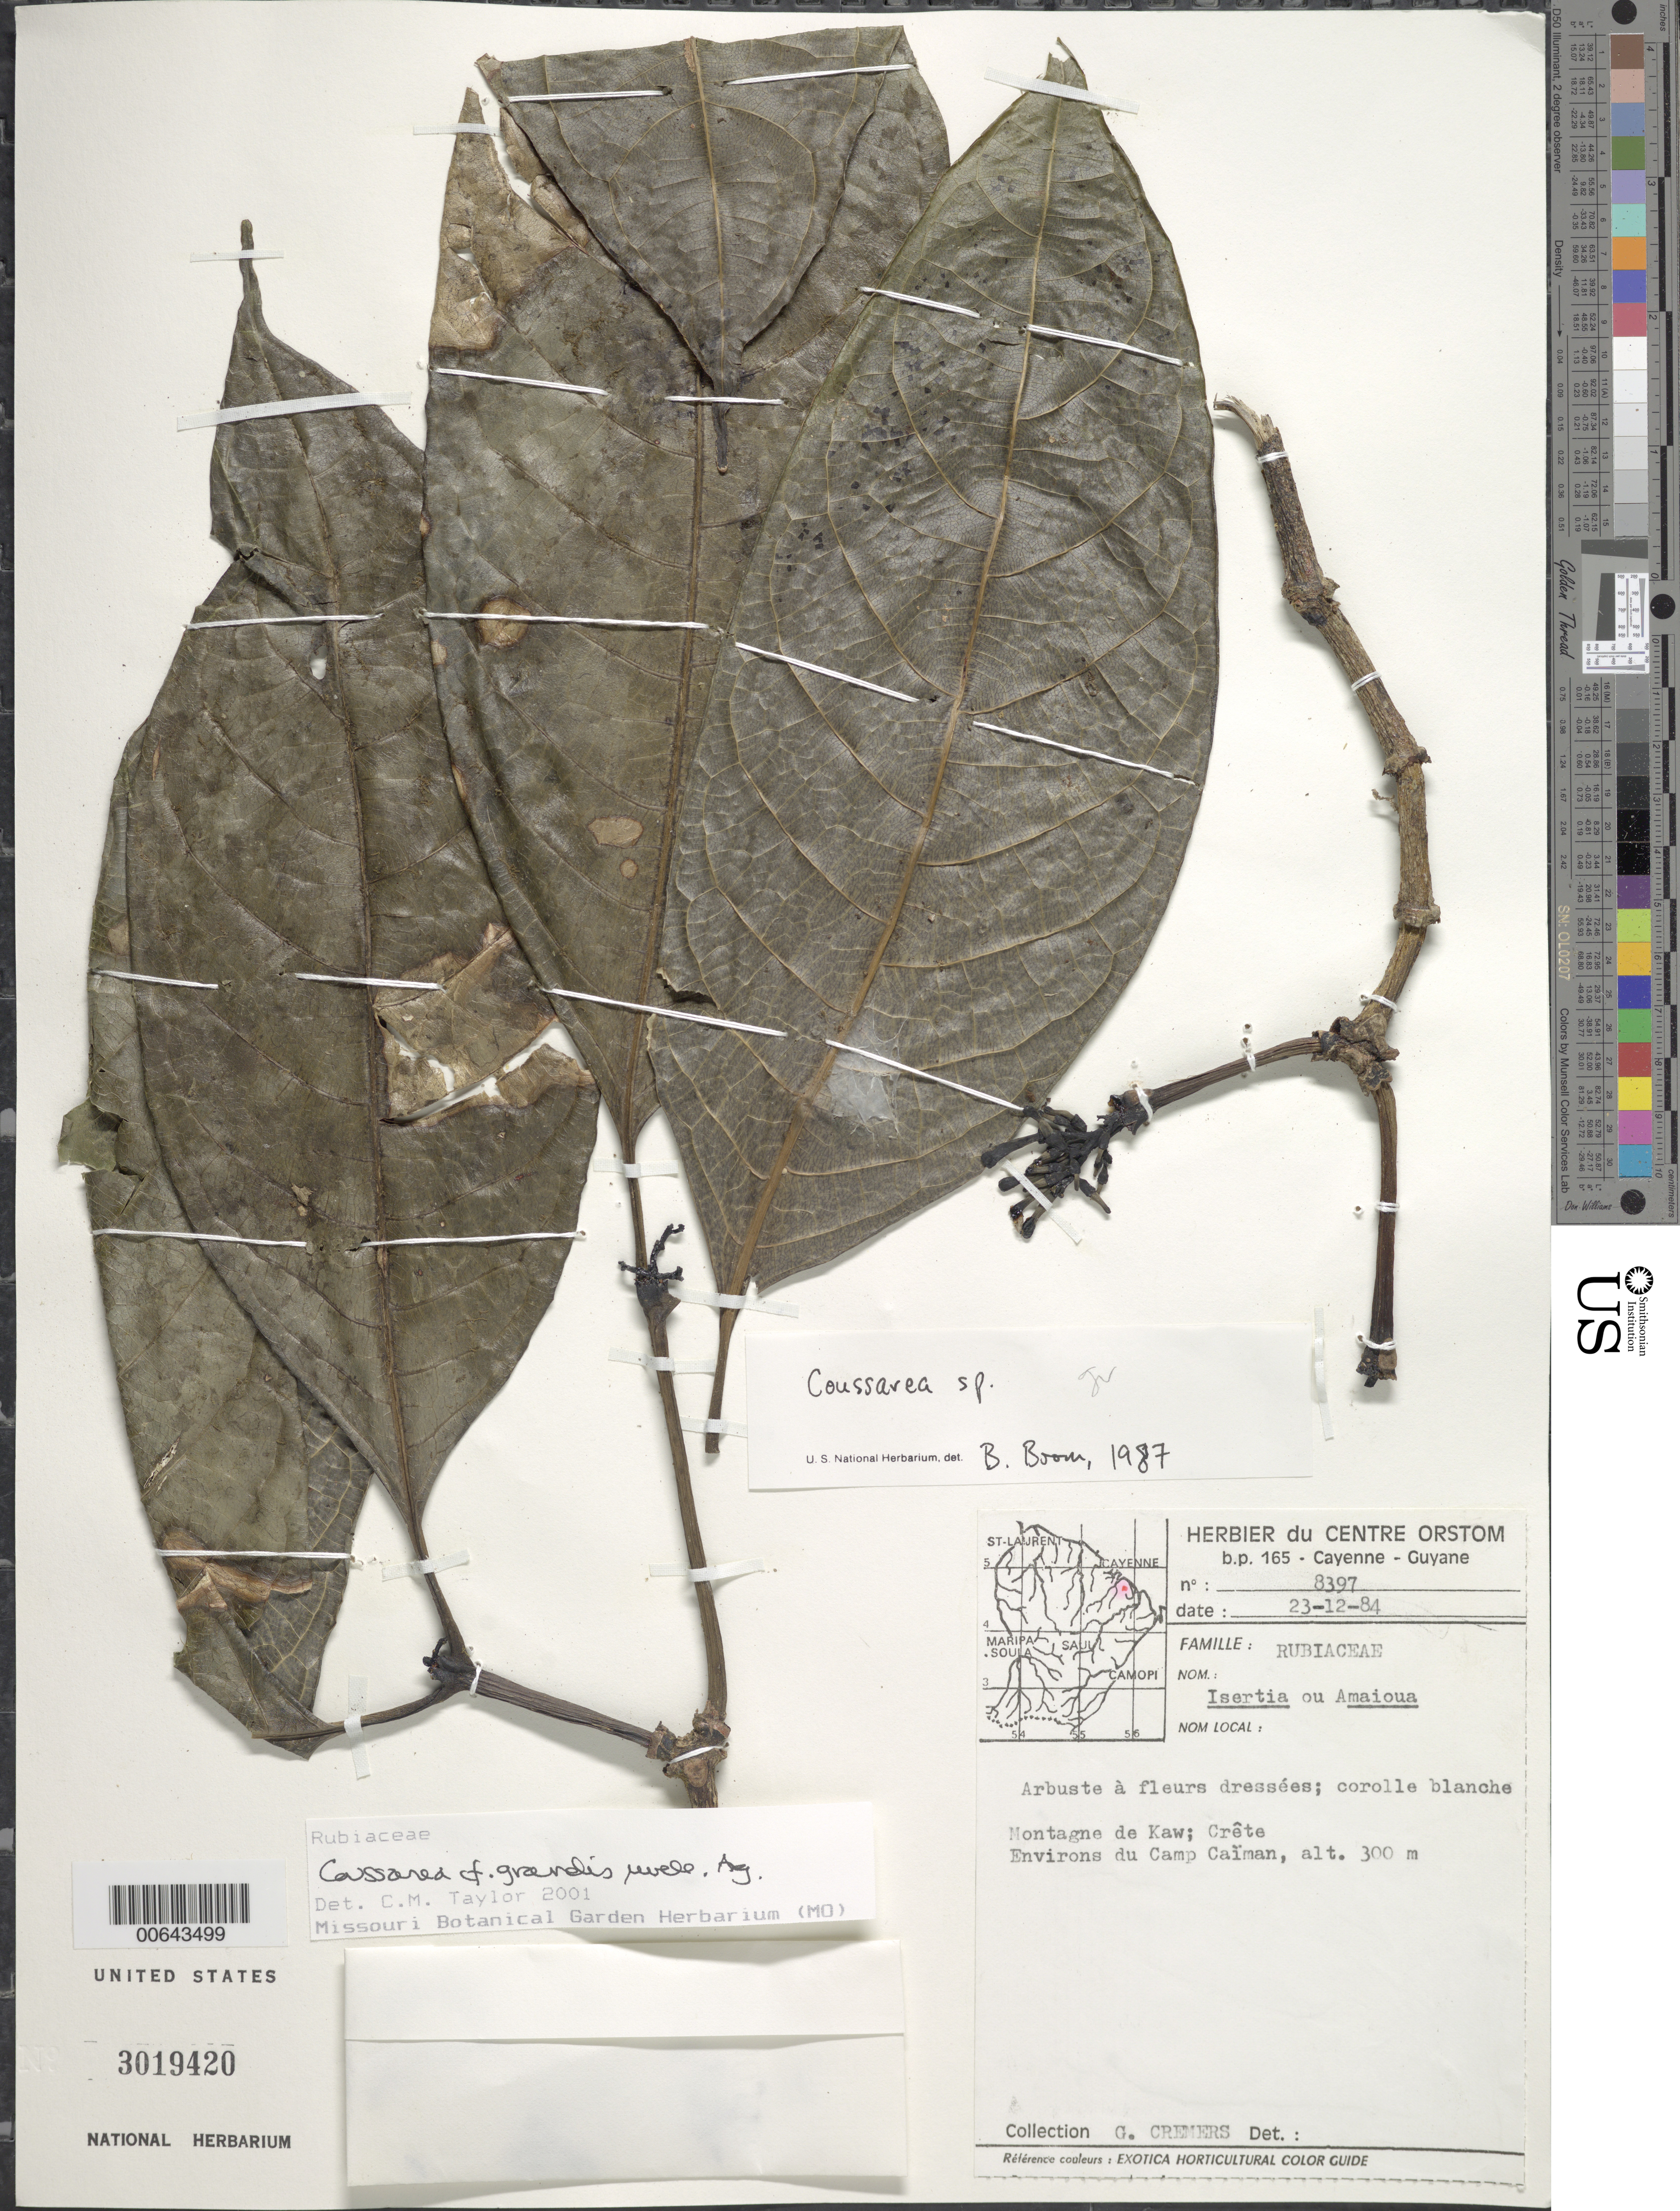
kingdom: Plantae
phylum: Tracheophyta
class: Magnoliopsida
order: Gentianales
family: Rubiaceae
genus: Coussarea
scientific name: Coussarea grandis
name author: Müll. Arg.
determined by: Taylor, Charlotte M.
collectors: G. Cremers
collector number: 8397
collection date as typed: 23-Dec-84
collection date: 1984-12-23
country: French Guiana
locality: Montagne de Kaw, Crête, Camp Caïman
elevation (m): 300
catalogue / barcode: US 3019420